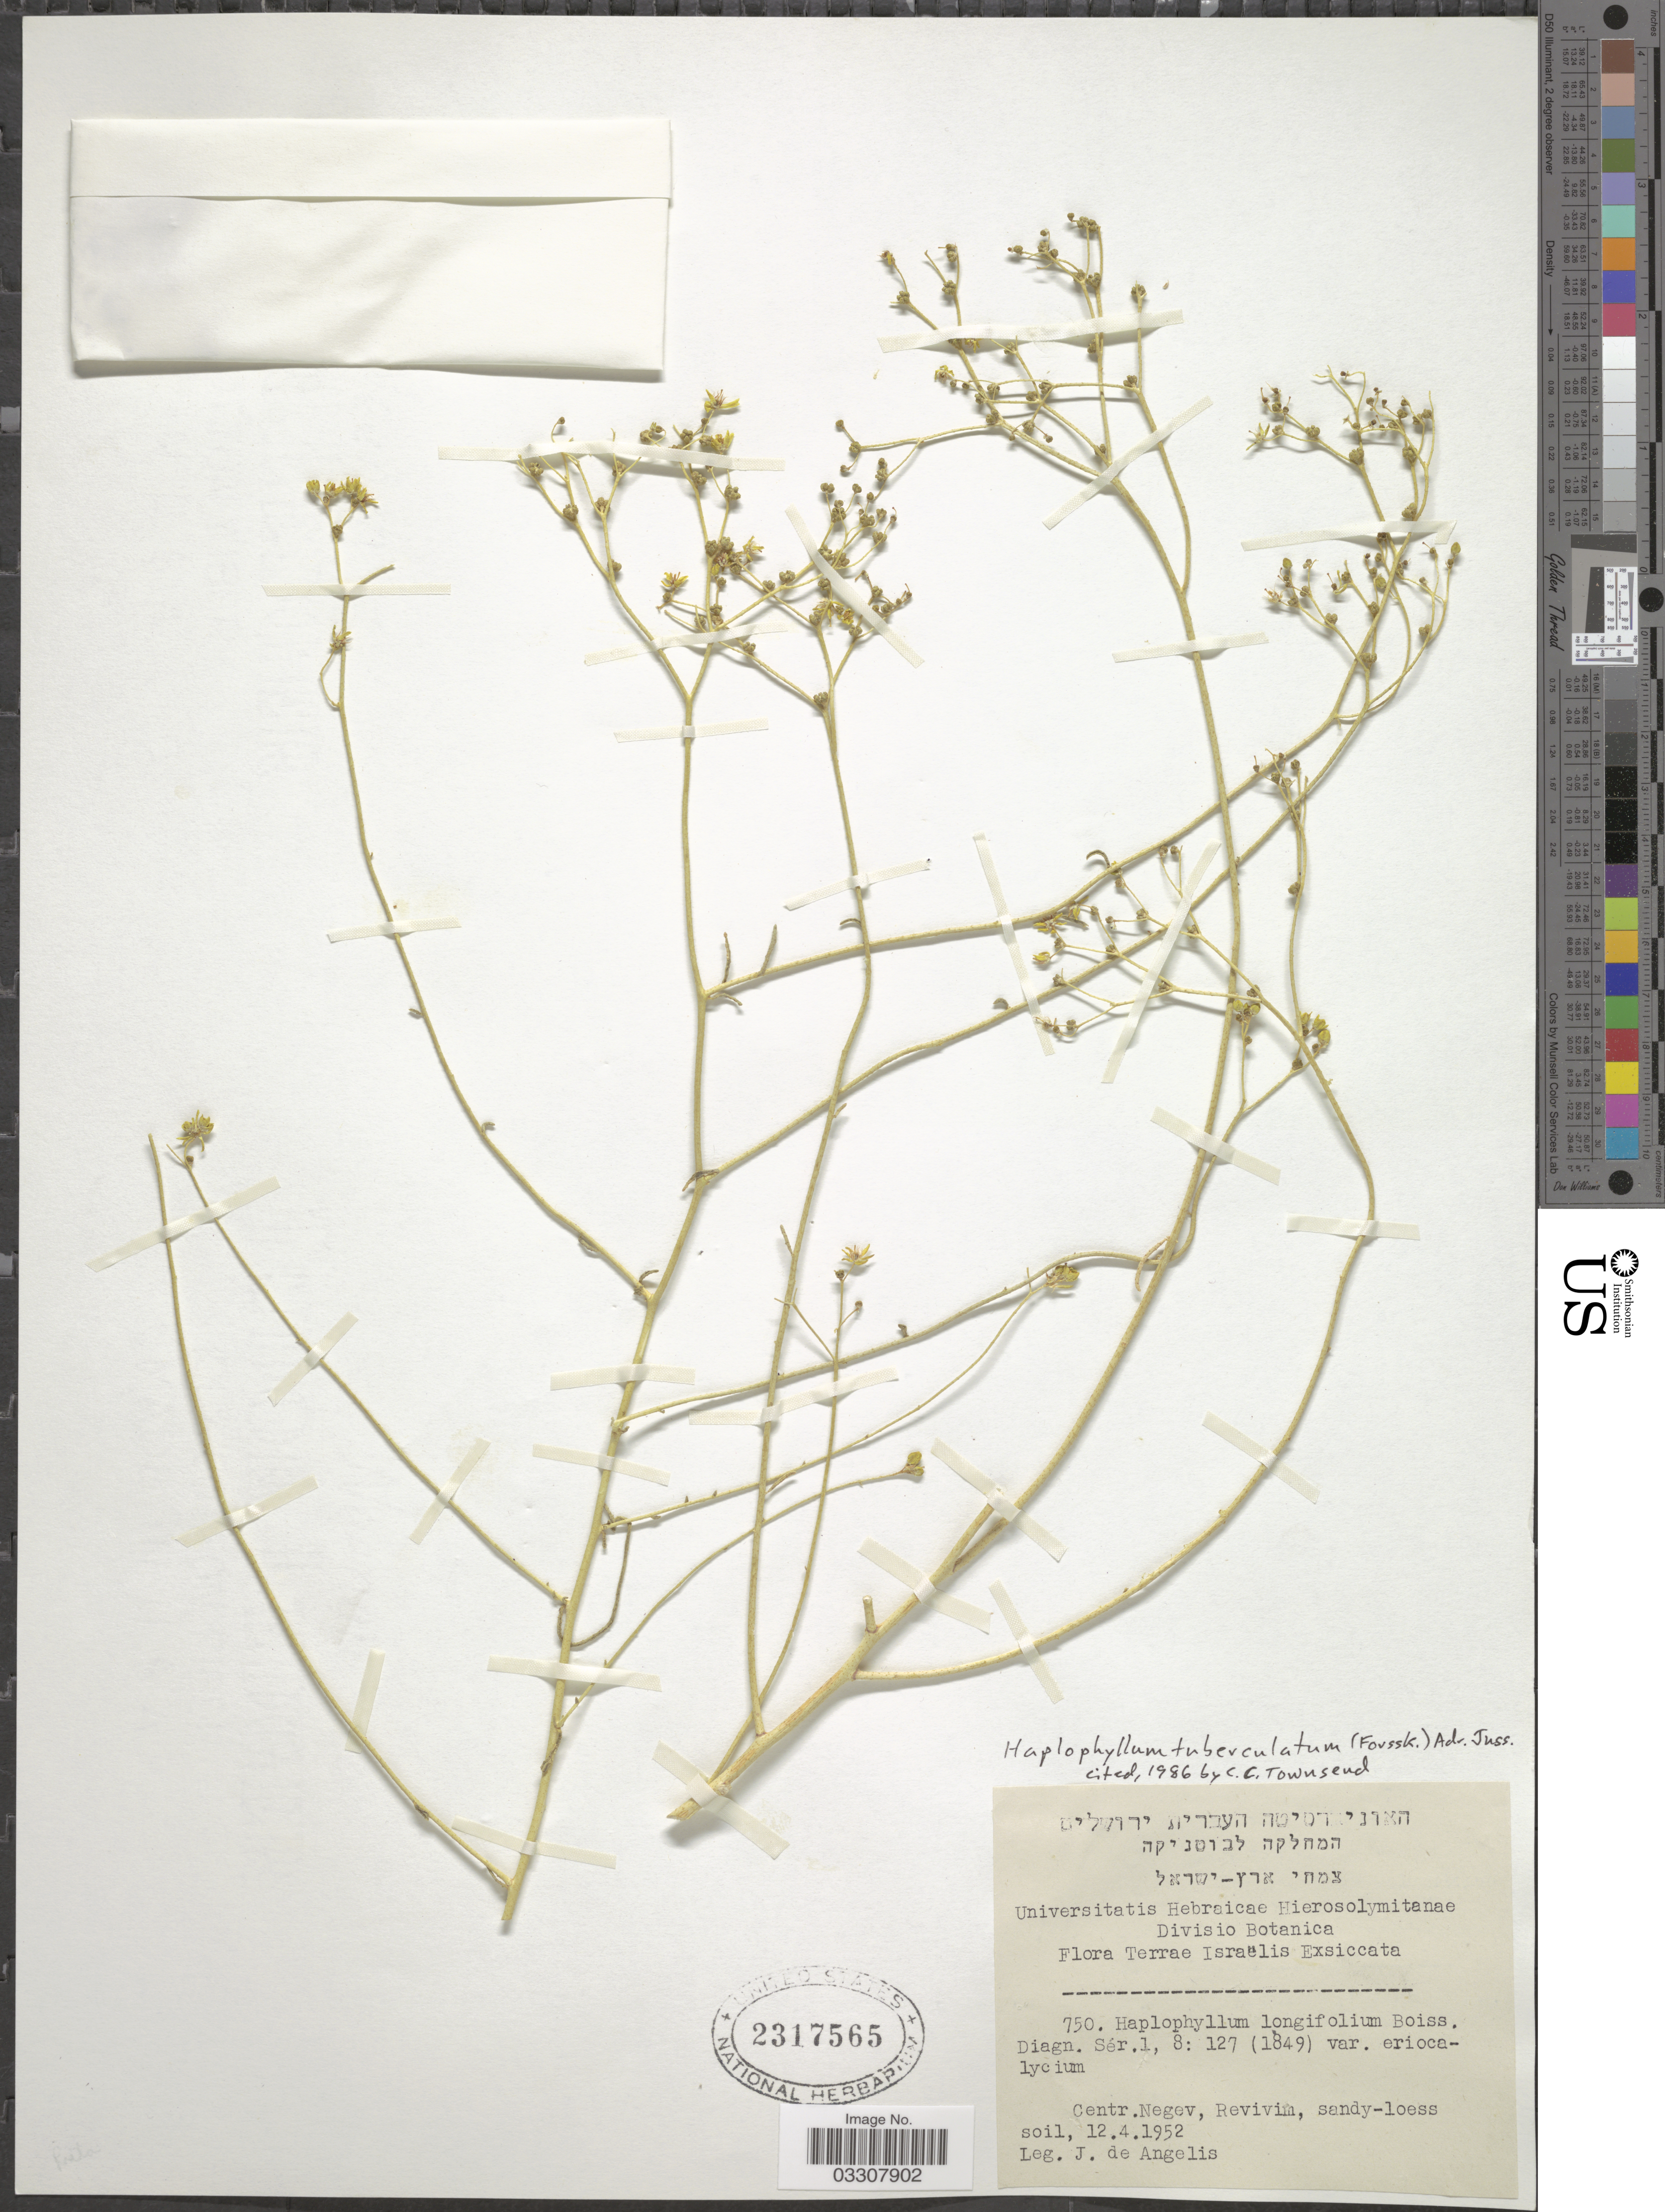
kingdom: Plantae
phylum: Tracheophyta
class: Magnoliopsida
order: Sapindales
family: Rutaceae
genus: Haplophyllum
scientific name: Haplophyllum tuberculatum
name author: (Forssk.) A. Juss.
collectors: J. Angelis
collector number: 750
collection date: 1952-04-12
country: Israel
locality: Terrae Israëlis. Centr. Negev, Revivim.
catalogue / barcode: US 2317565